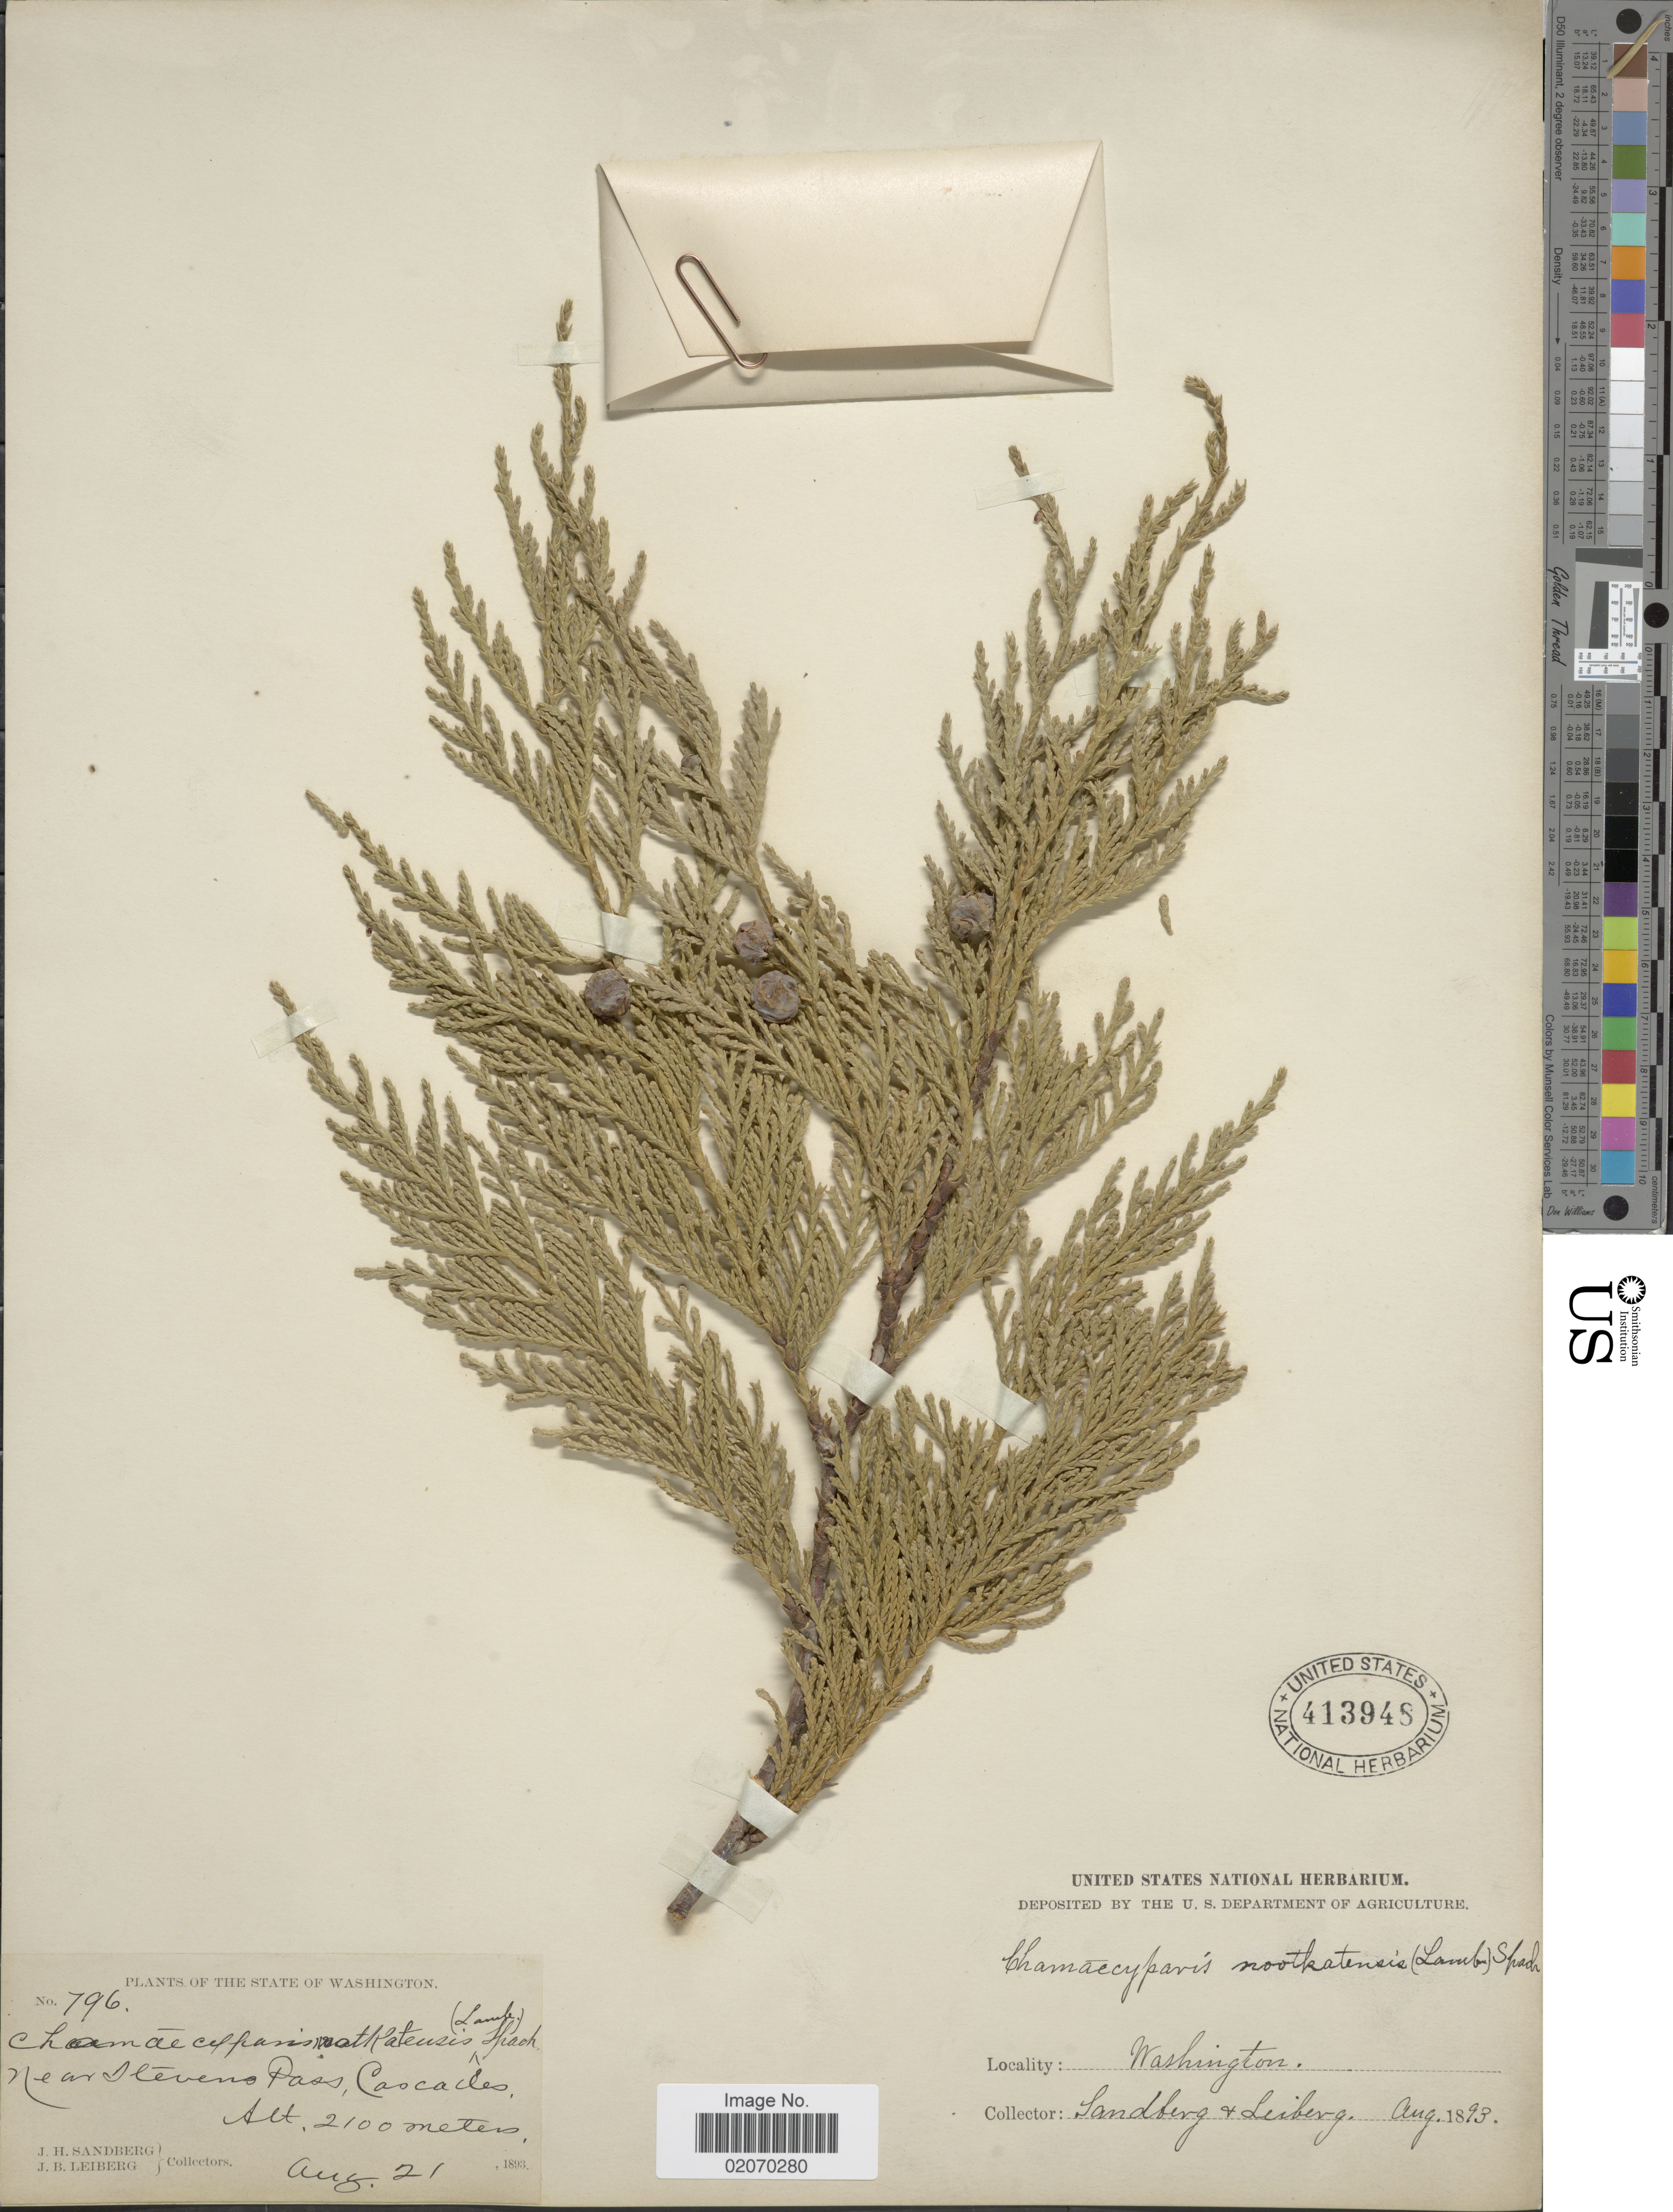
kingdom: Plantae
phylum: Tracheophyta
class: Pinopsida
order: Pinales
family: Cupressaceae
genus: Chamaecyparis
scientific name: Chamaecyparis nootkatensis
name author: (D. Don) Spach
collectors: J. H. Sandberg & J. B. Leiberg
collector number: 796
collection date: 1893-08-21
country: United States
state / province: Washington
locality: Near Stevens Pass, Cascades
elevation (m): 2100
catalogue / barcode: US 413948